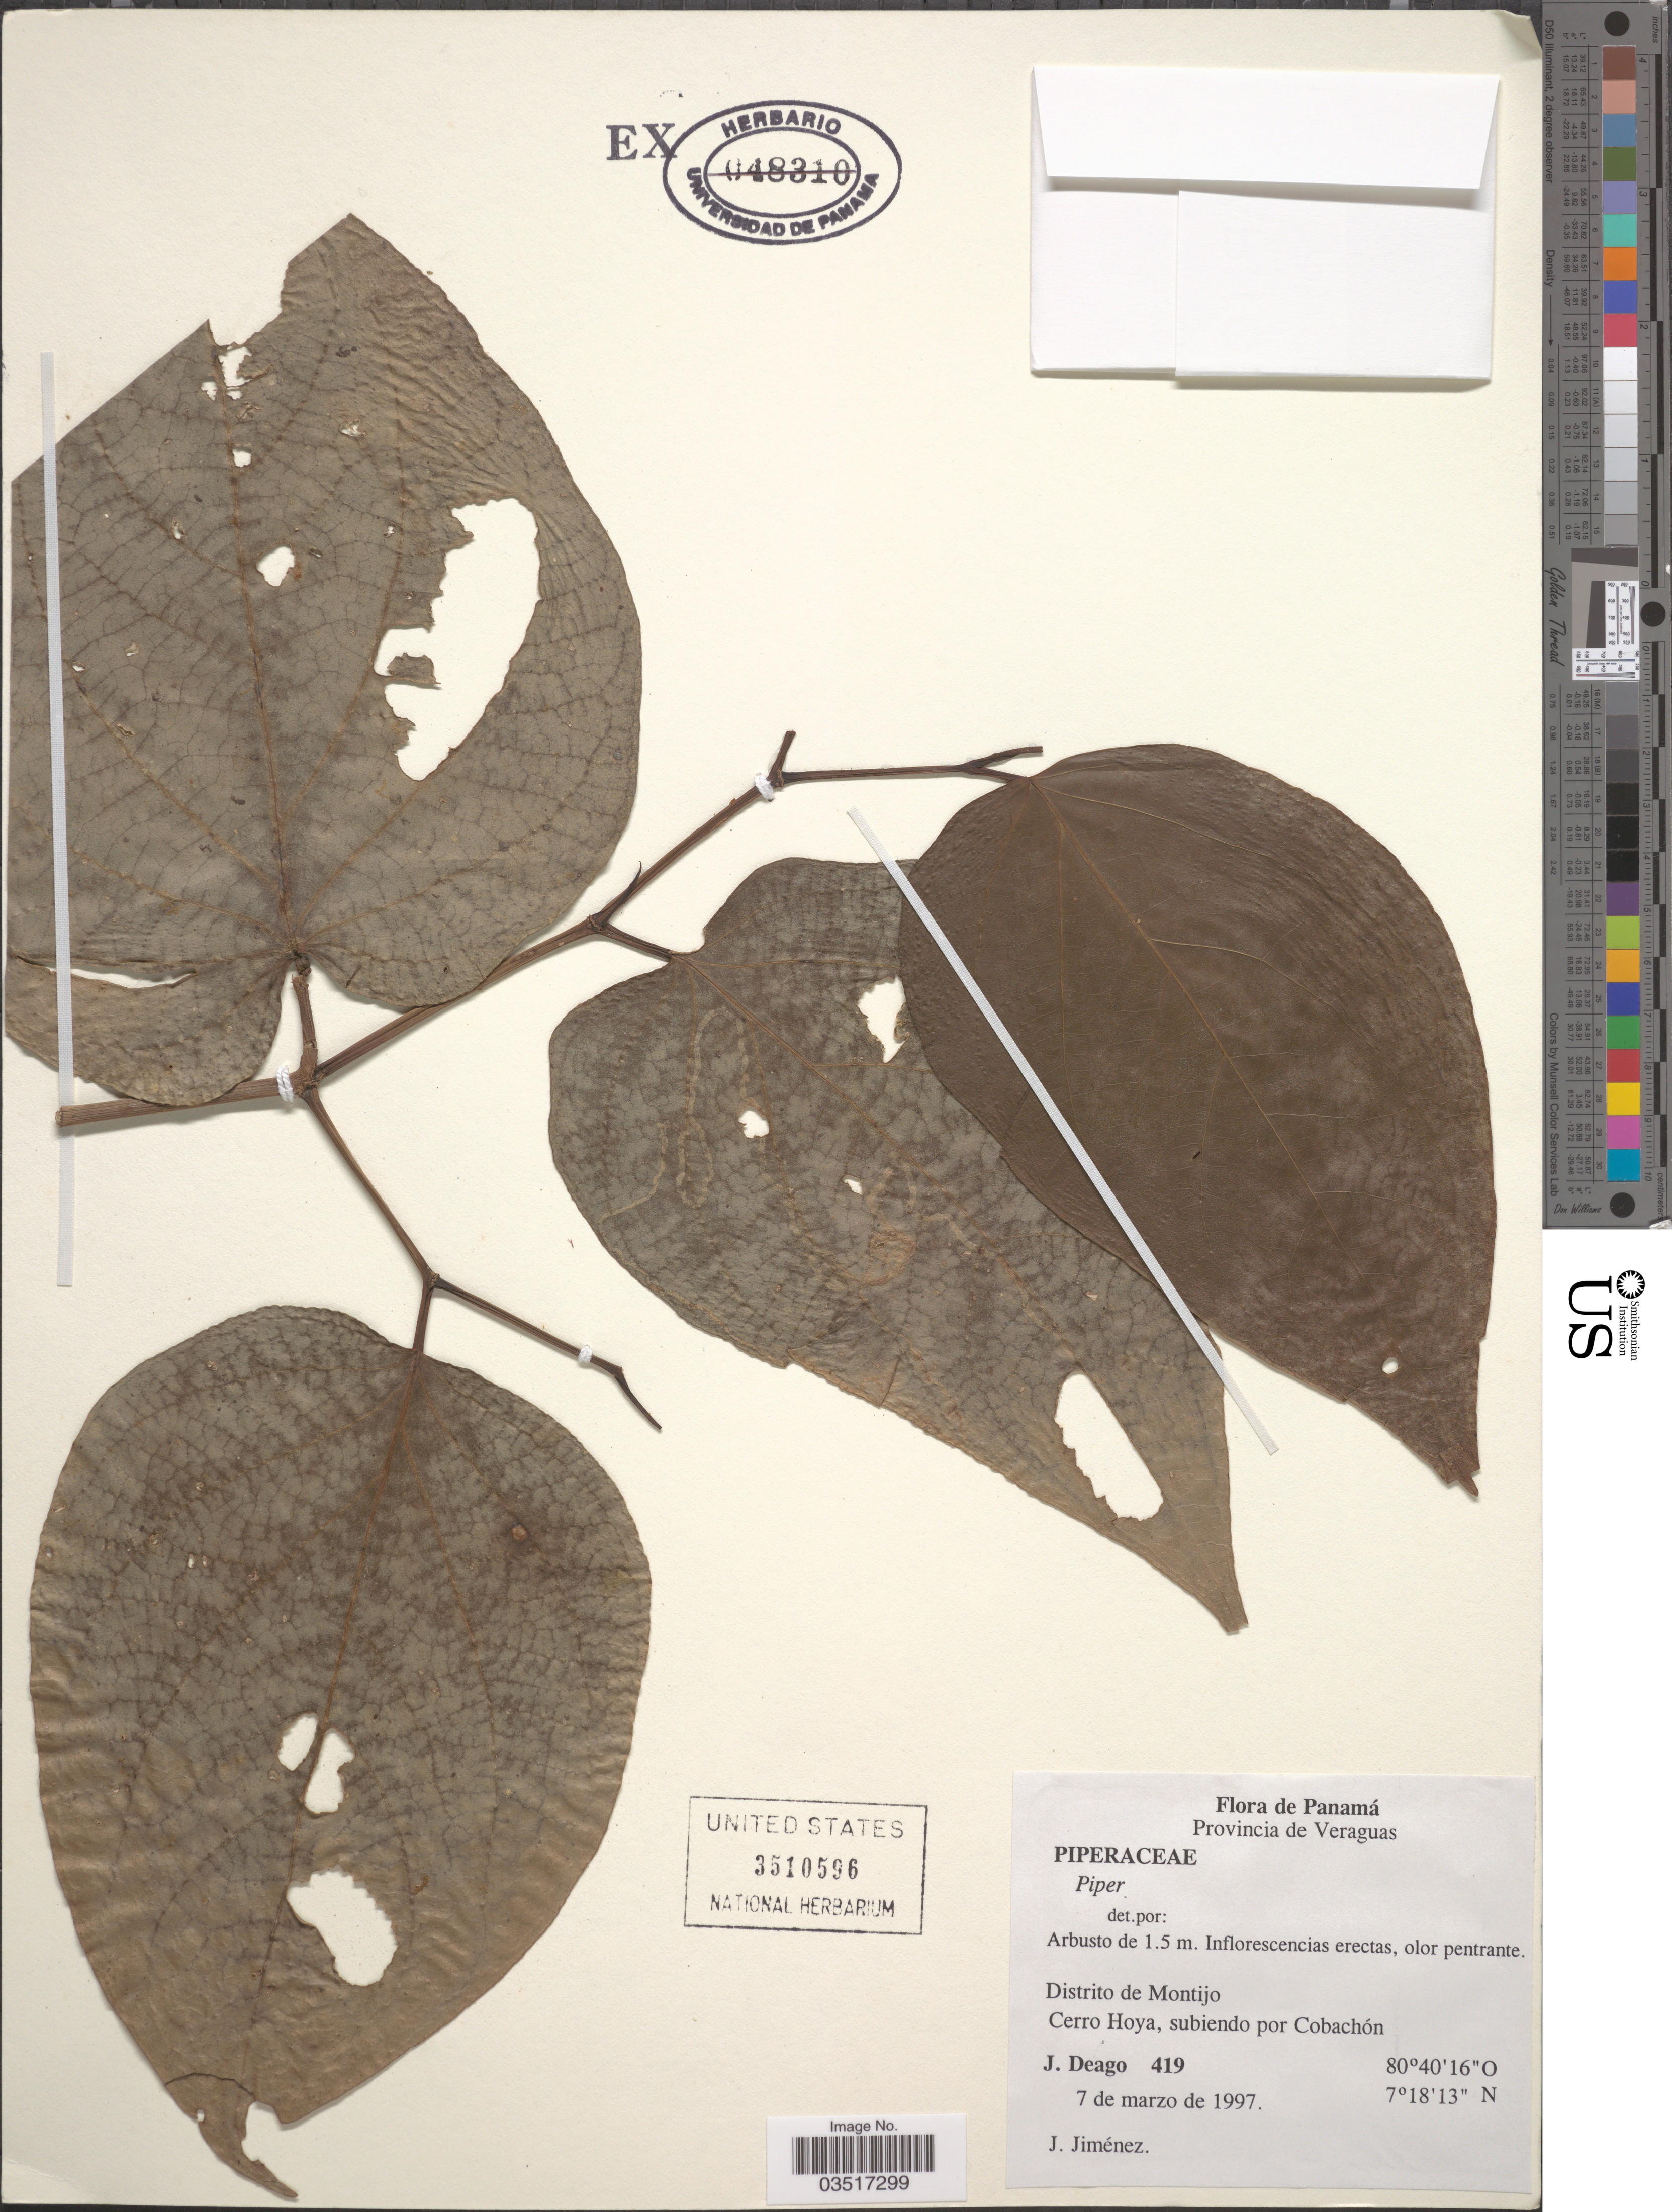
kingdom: Plantae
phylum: Tracheophyta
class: Magnoliopsida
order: Piperales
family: Piperaceae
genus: Piper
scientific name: Piper sp.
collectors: J. Deago & J. Jiménez Ramírez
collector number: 419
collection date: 1997-03-07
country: Panama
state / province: Veraguas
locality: Distrito de Montijo. Cerro Hoya, subiendo por Cobachón.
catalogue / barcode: US 3510596